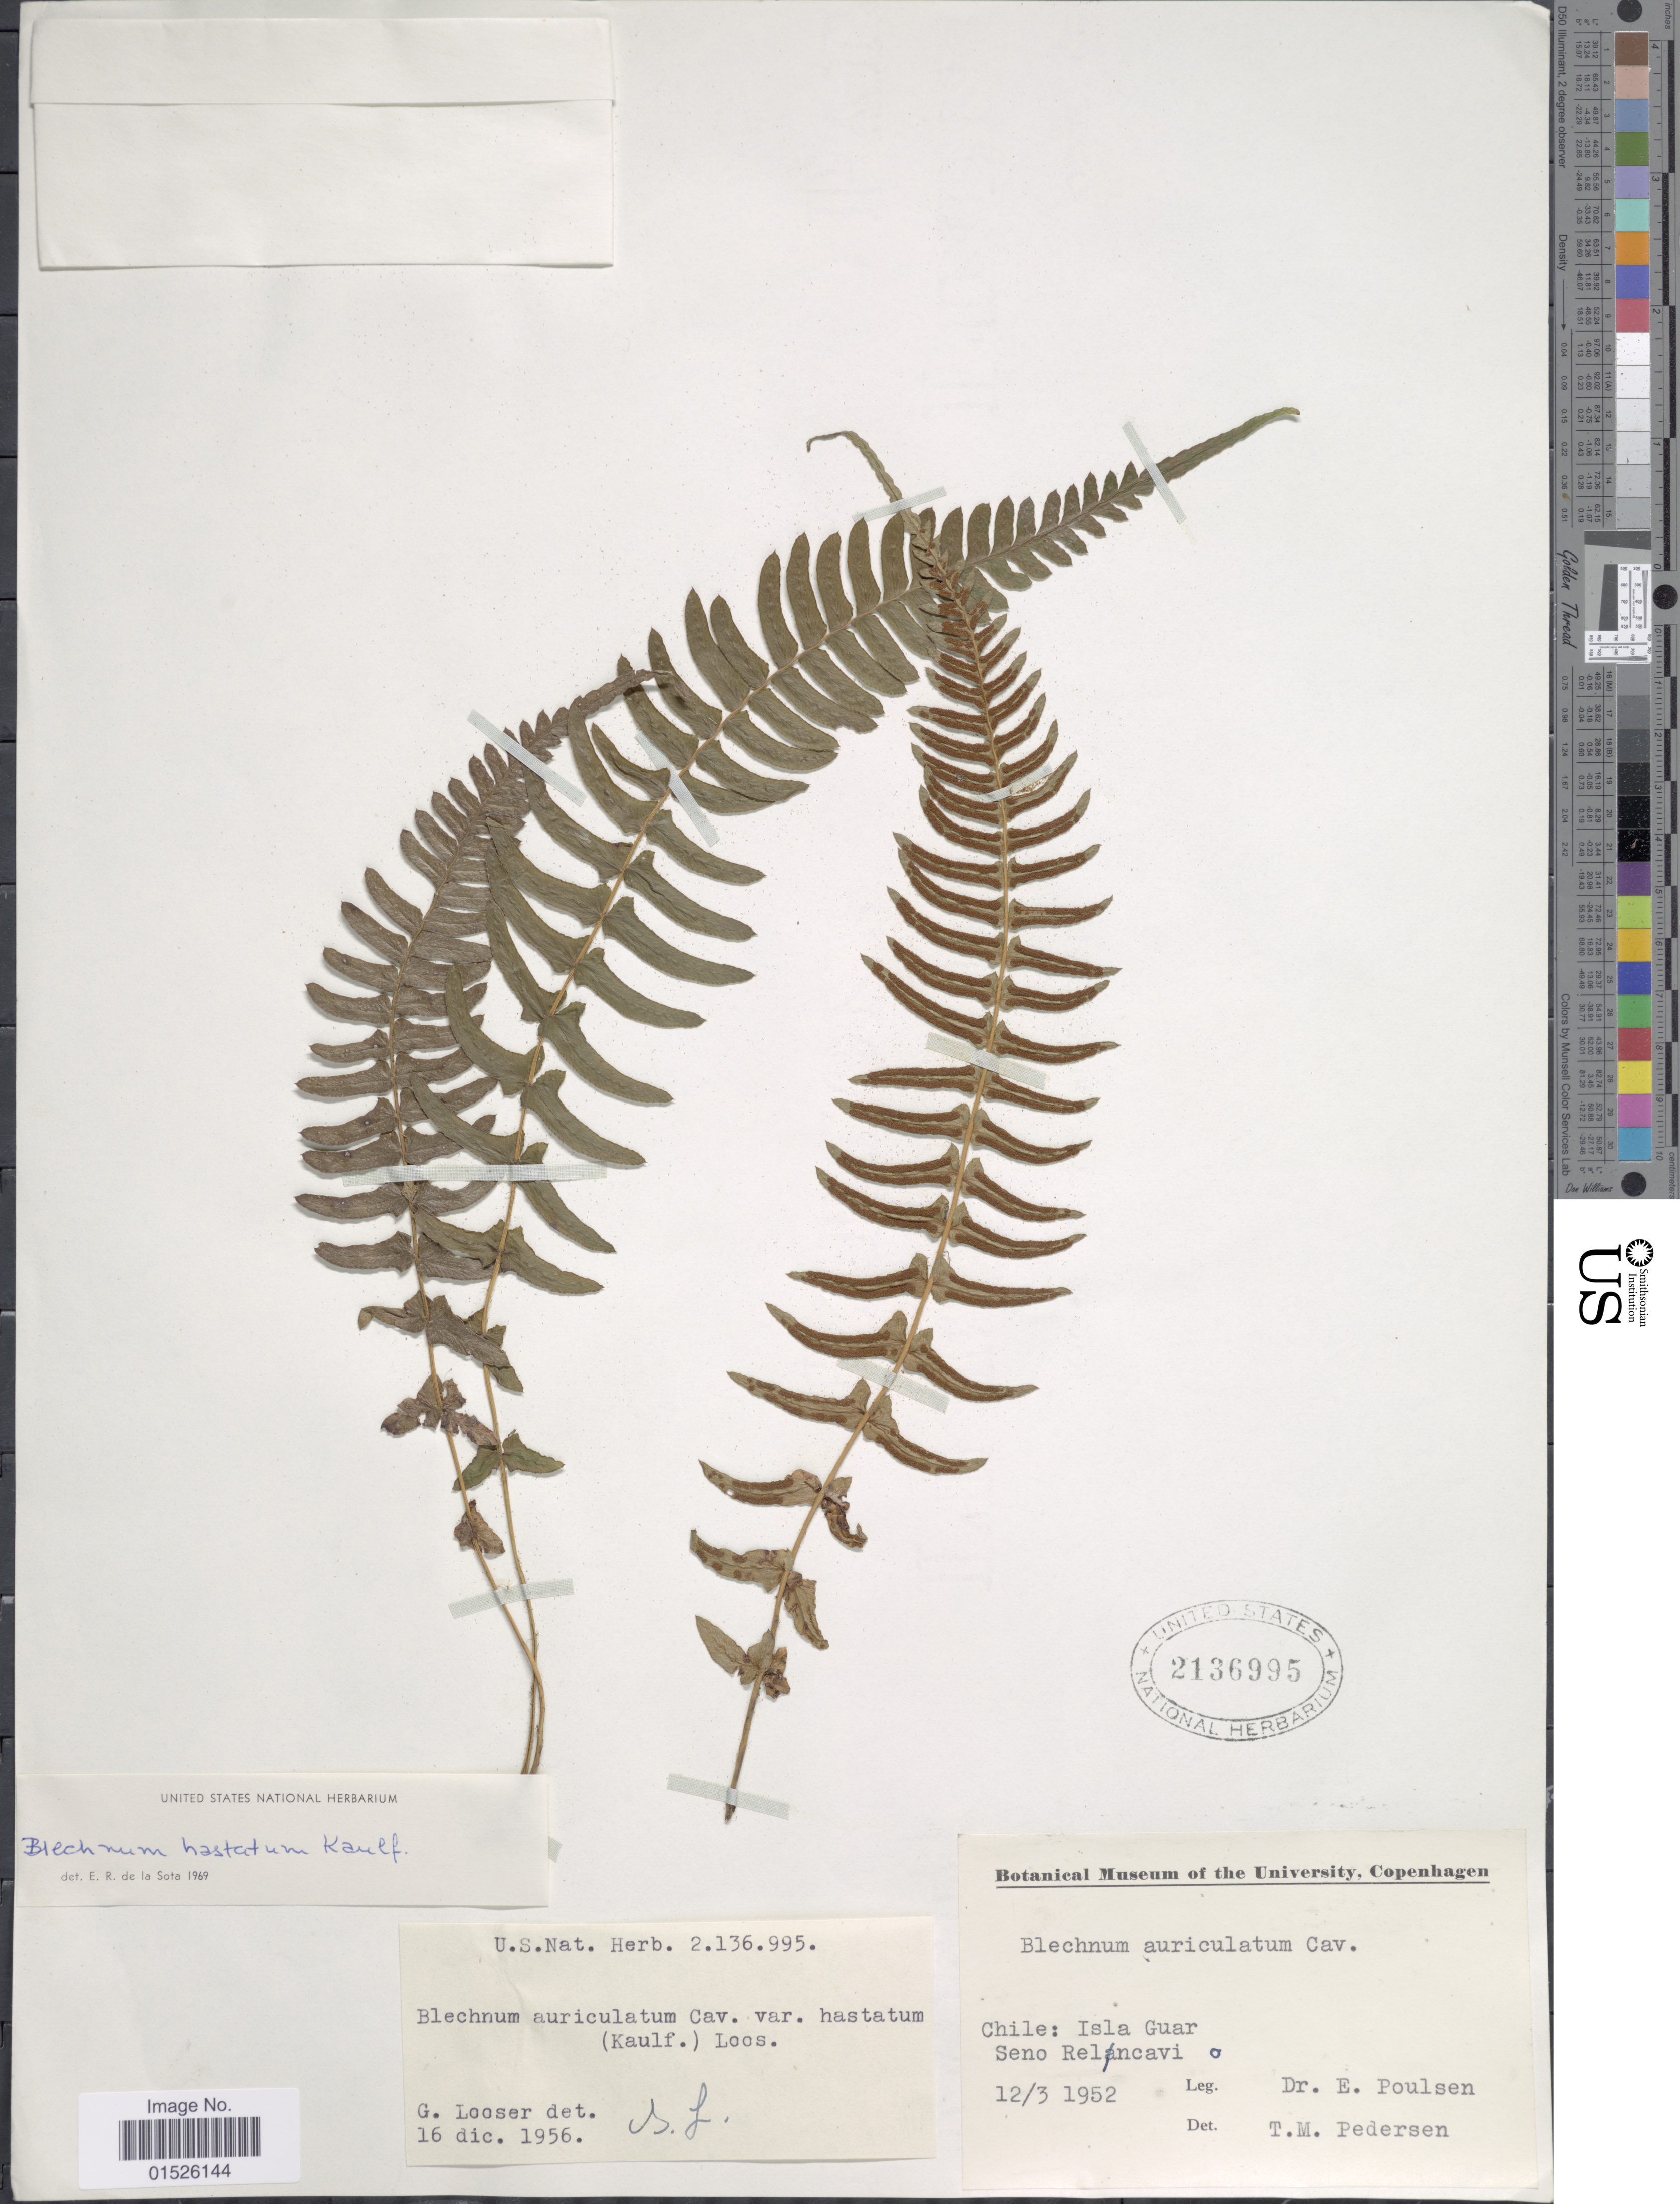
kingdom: Plantae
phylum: Tracheophyta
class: Polypodiopsida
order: Polypodiales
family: Blechnaceae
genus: Blechnum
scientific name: Blechnum hastatum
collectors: E. Poulsen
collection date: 1952-03-12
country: Chile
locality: Chile: Isla Guar Seno Relncavi.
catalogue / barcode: US 2136995